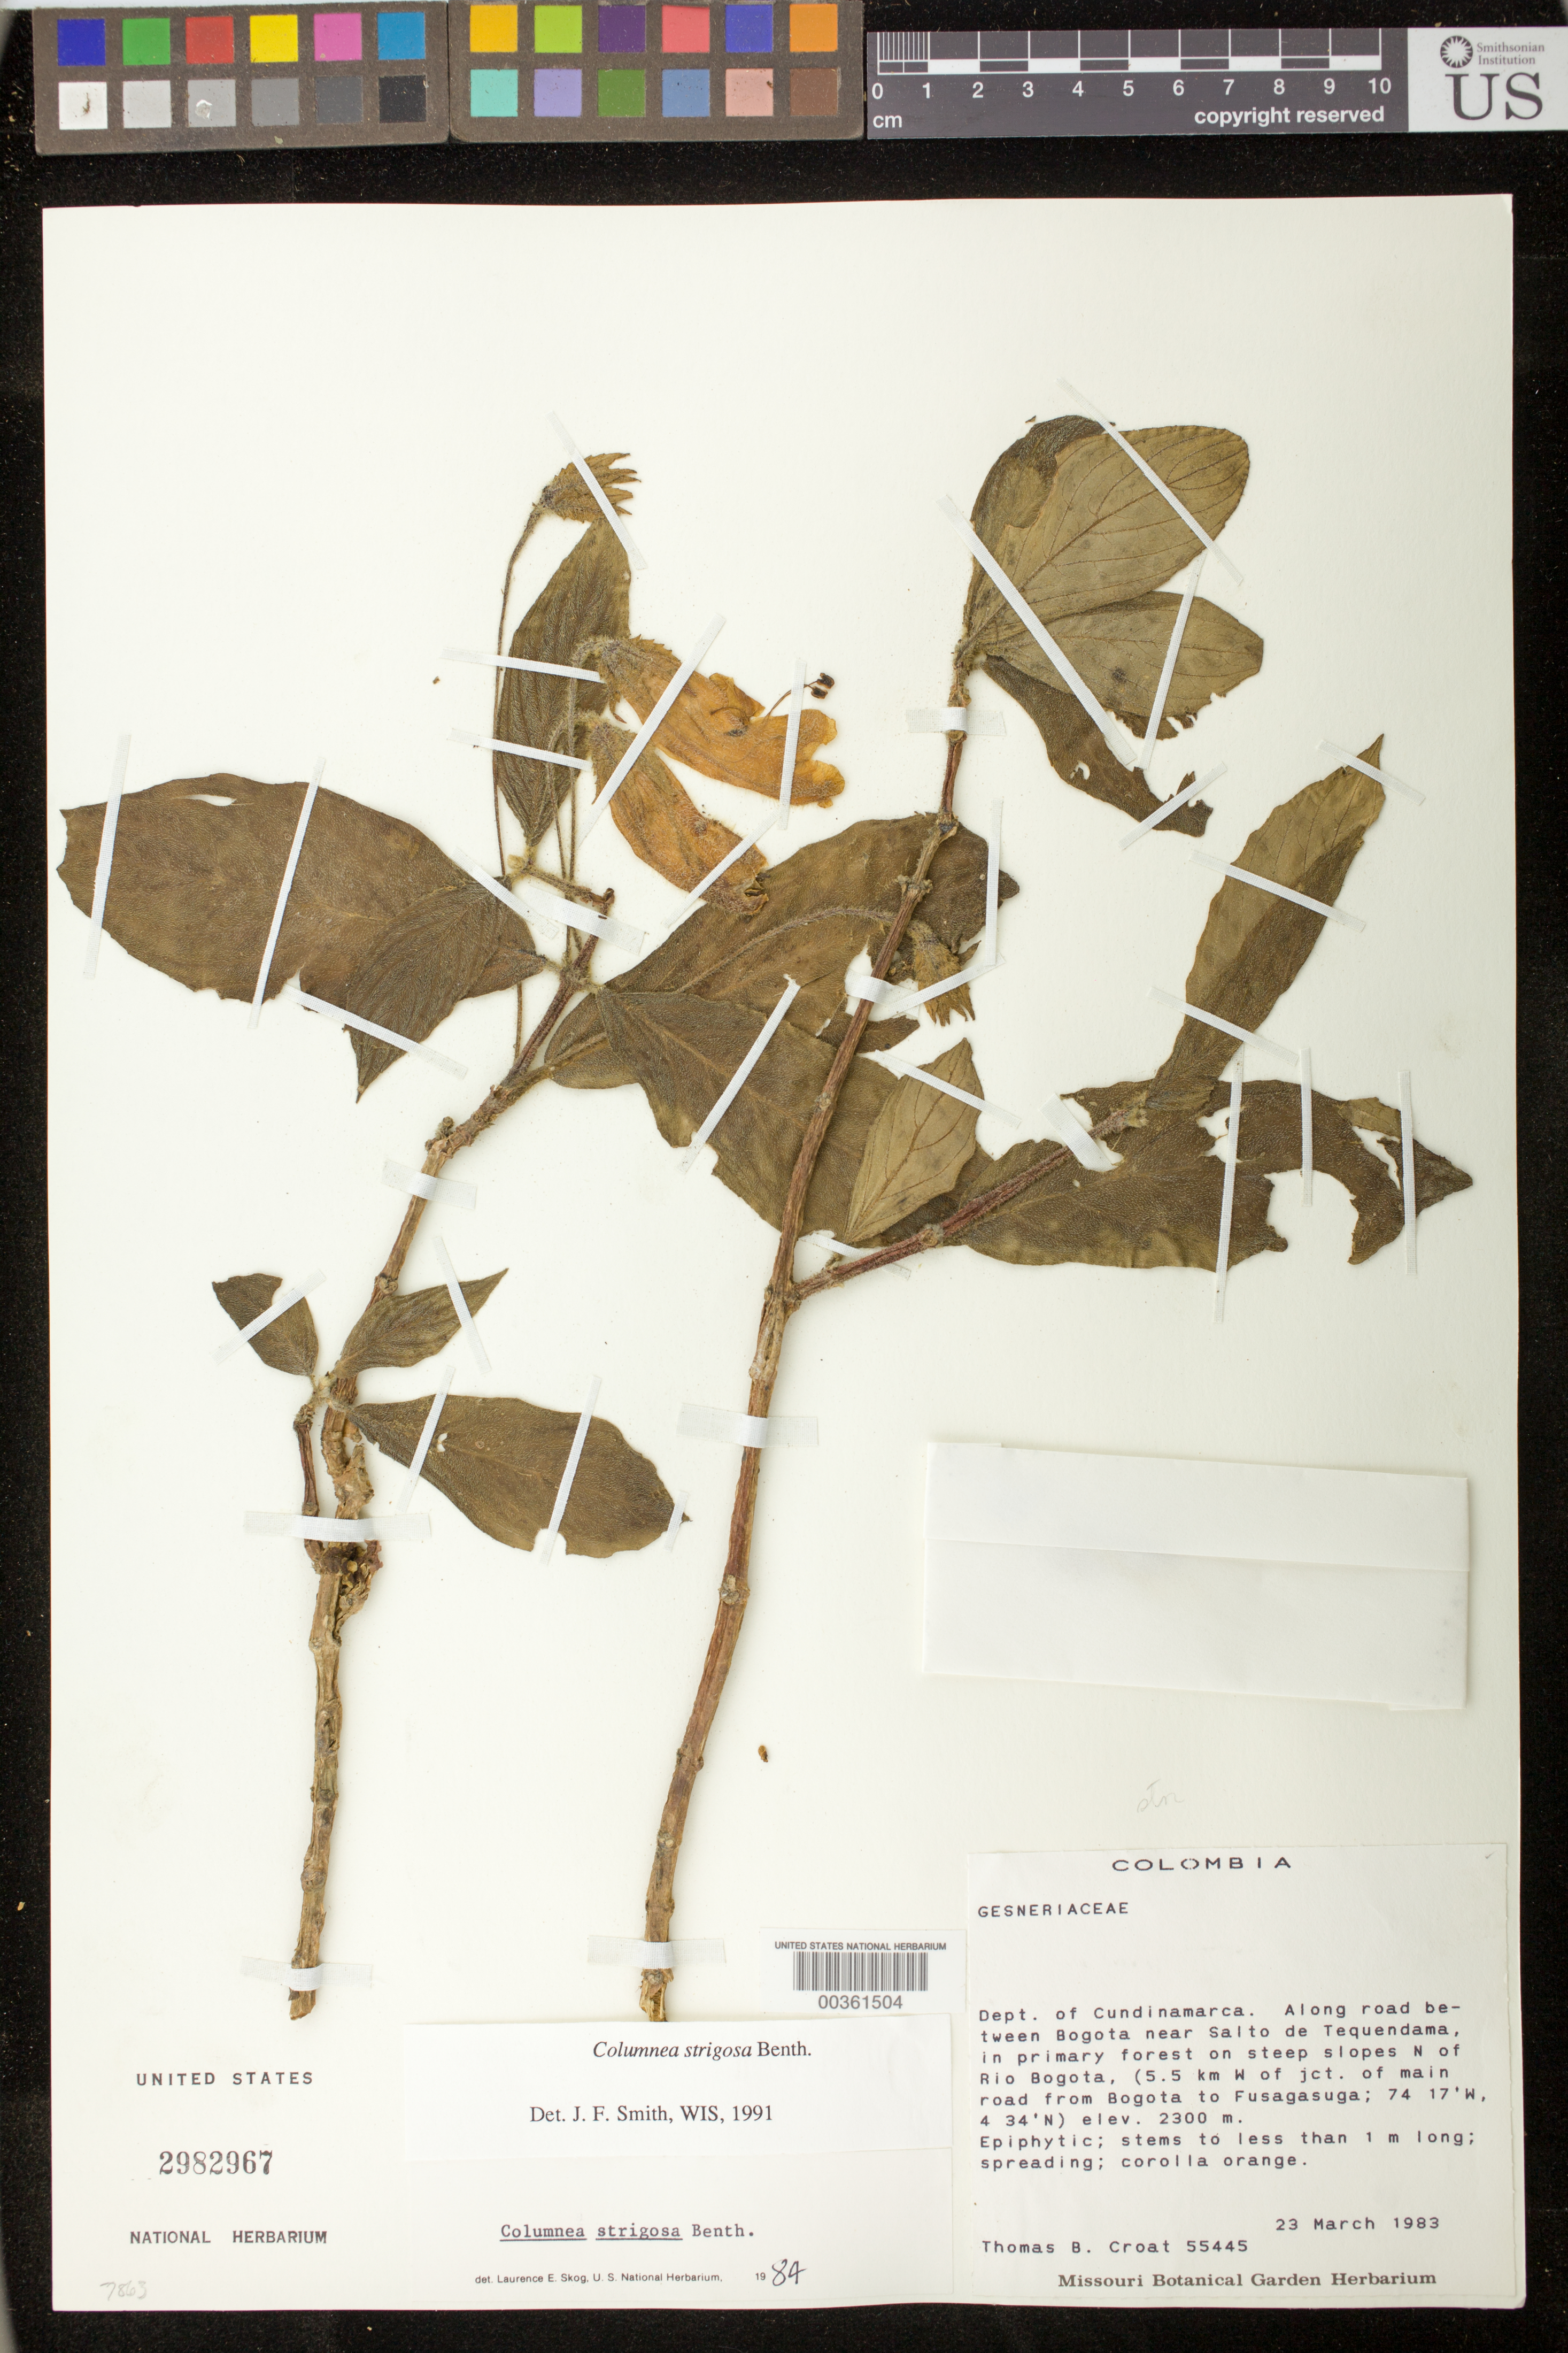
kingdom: Plantae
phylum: Tracheophyta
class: Magnoliopsida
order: Lamiales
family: Gesneriaceae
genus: Columnea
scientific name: Columnea strigosa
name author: Benth.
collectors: T. B. Croat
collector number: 55445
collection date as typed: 23 Mar 1983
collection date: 1983-03-23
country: Colombia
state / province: Cundinamarca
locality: Along road between Bogota near Salto de Tequendama, N of Rio Bogota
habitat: Primary forest on steep slopes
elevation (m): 2300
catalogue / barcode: US 2982967